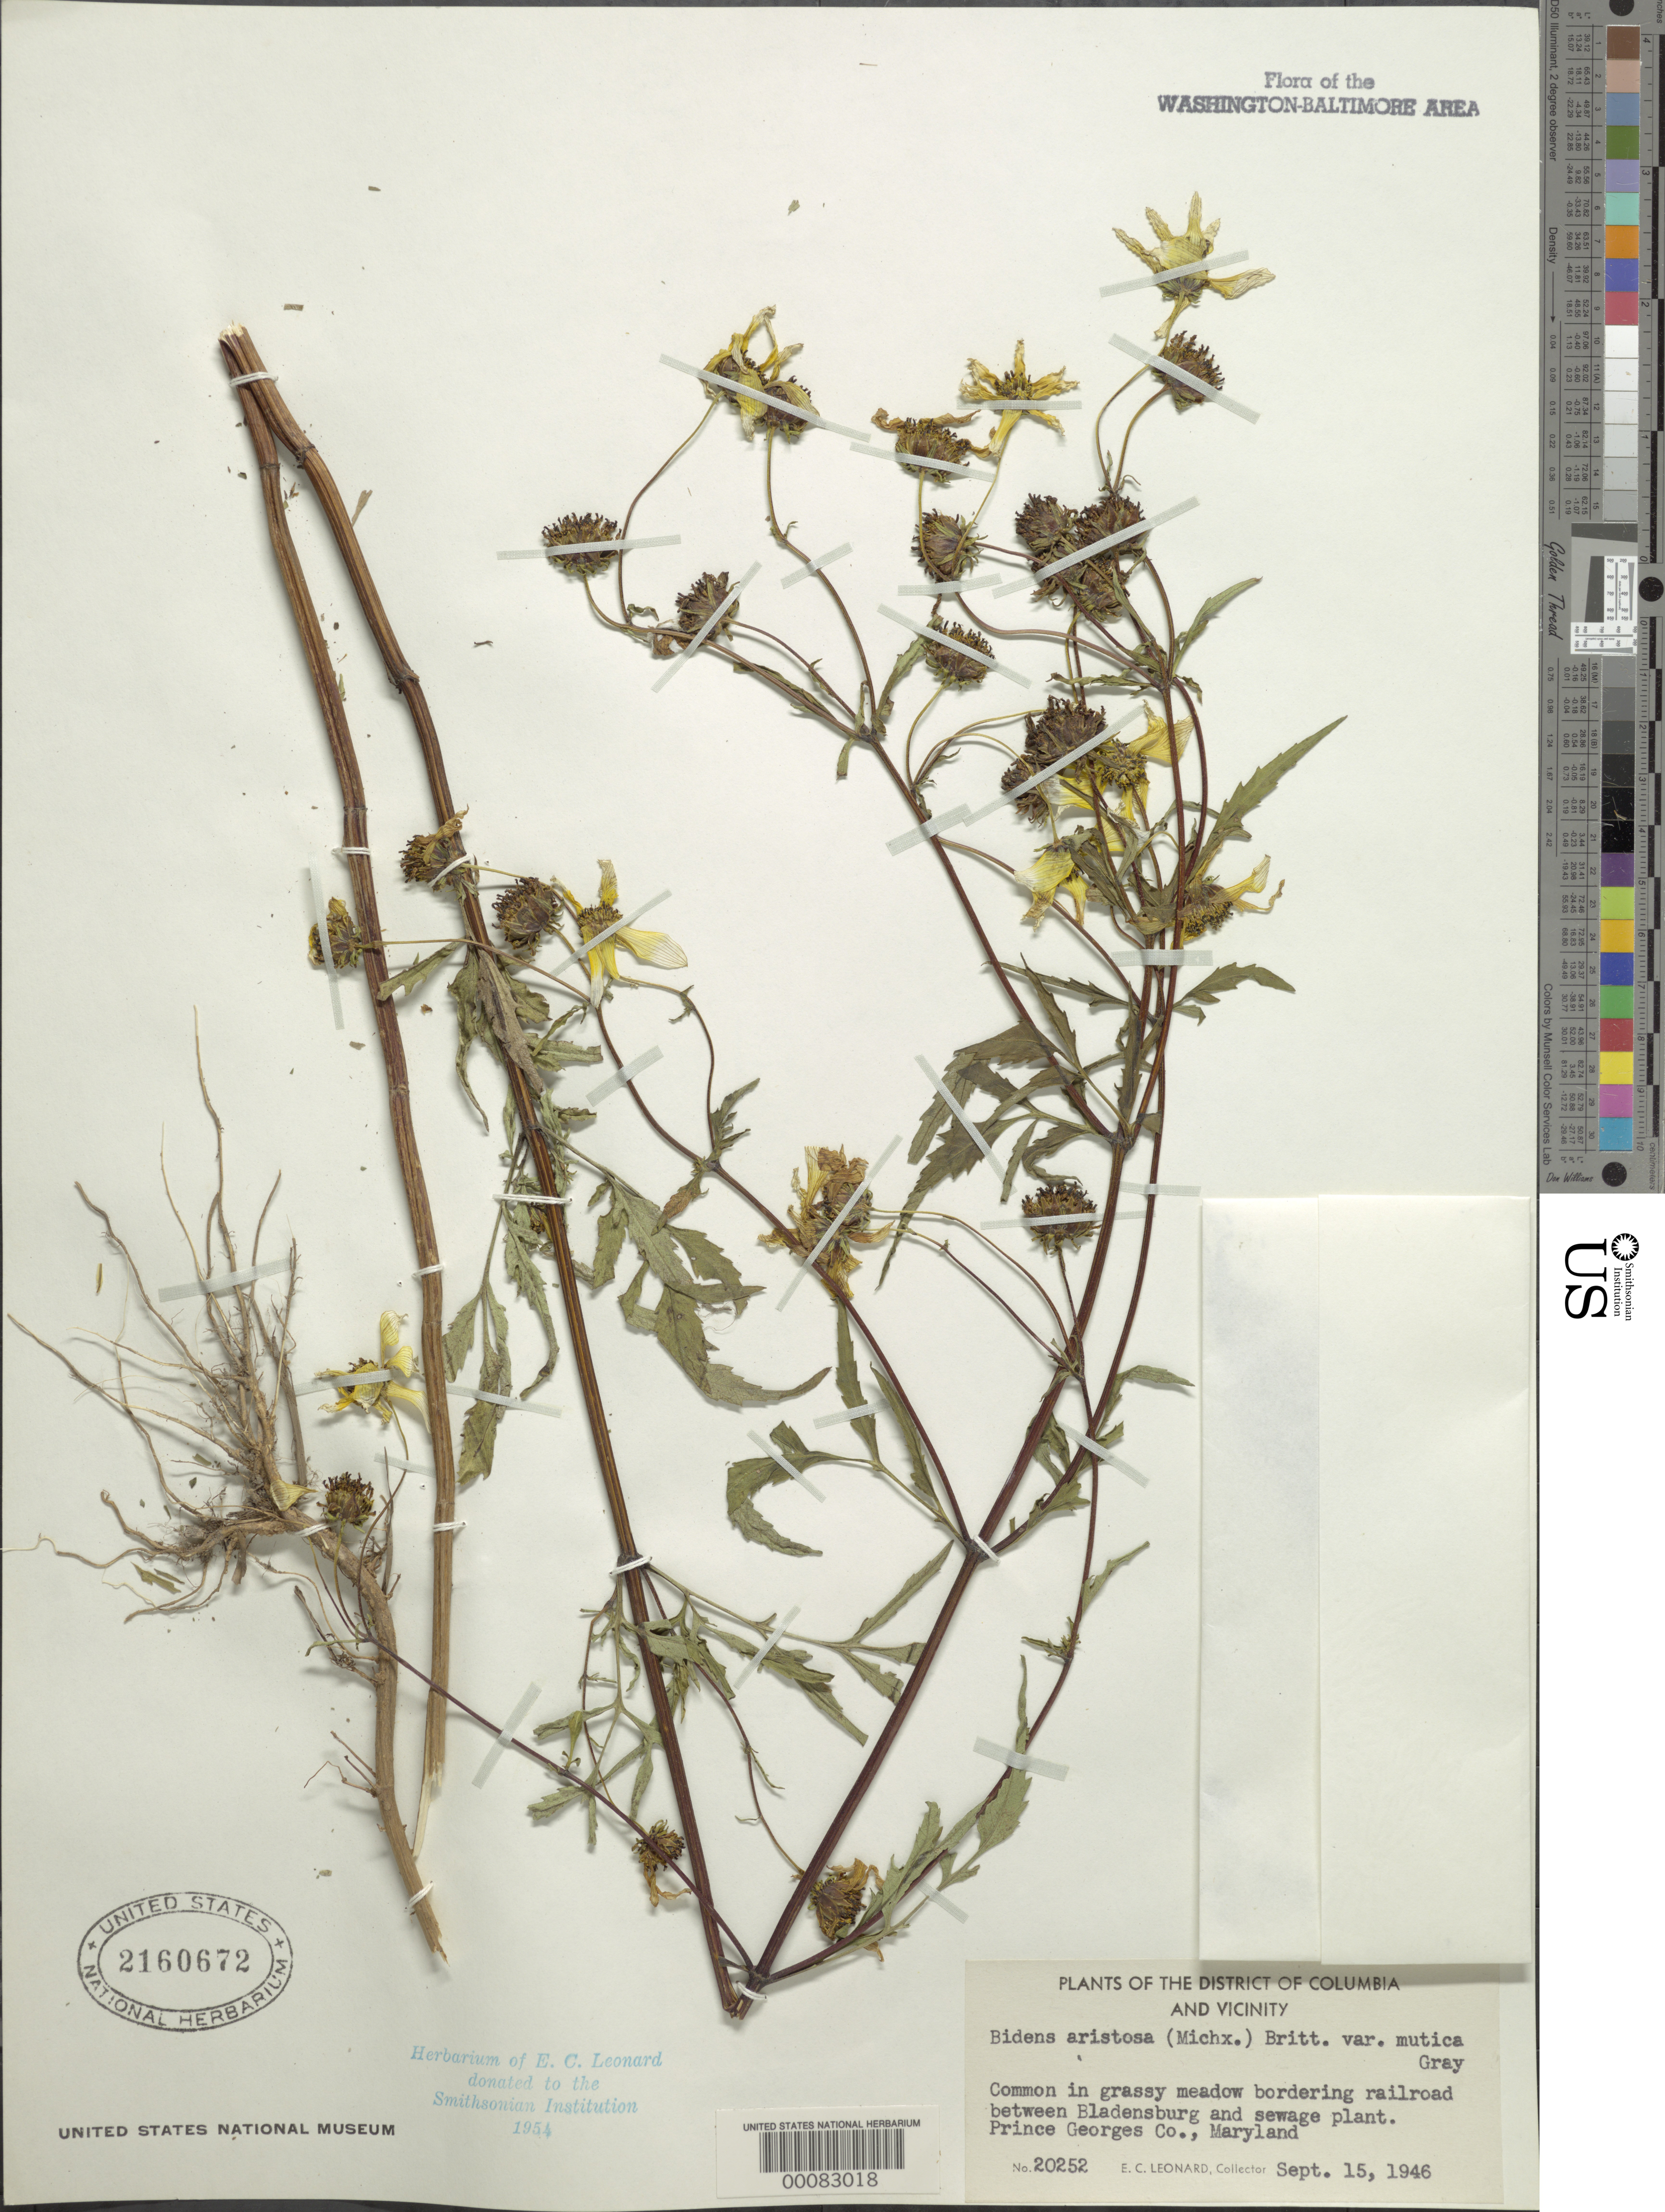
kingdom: Plantae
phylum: Tracheophyta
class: Magnoliopsida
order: Asterales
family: Asteraceae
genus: Bidens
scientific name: Bidens aristosa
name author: (Michx.) Britton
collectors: E. C. Leonard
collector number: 20252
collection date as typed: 15 Sep 1946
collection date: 1946-09-15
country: United States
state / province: Maryland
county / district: Prince George's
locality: between Bladensburg and Sewage Plant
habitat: Grassy meadow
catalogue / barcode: US 2160672